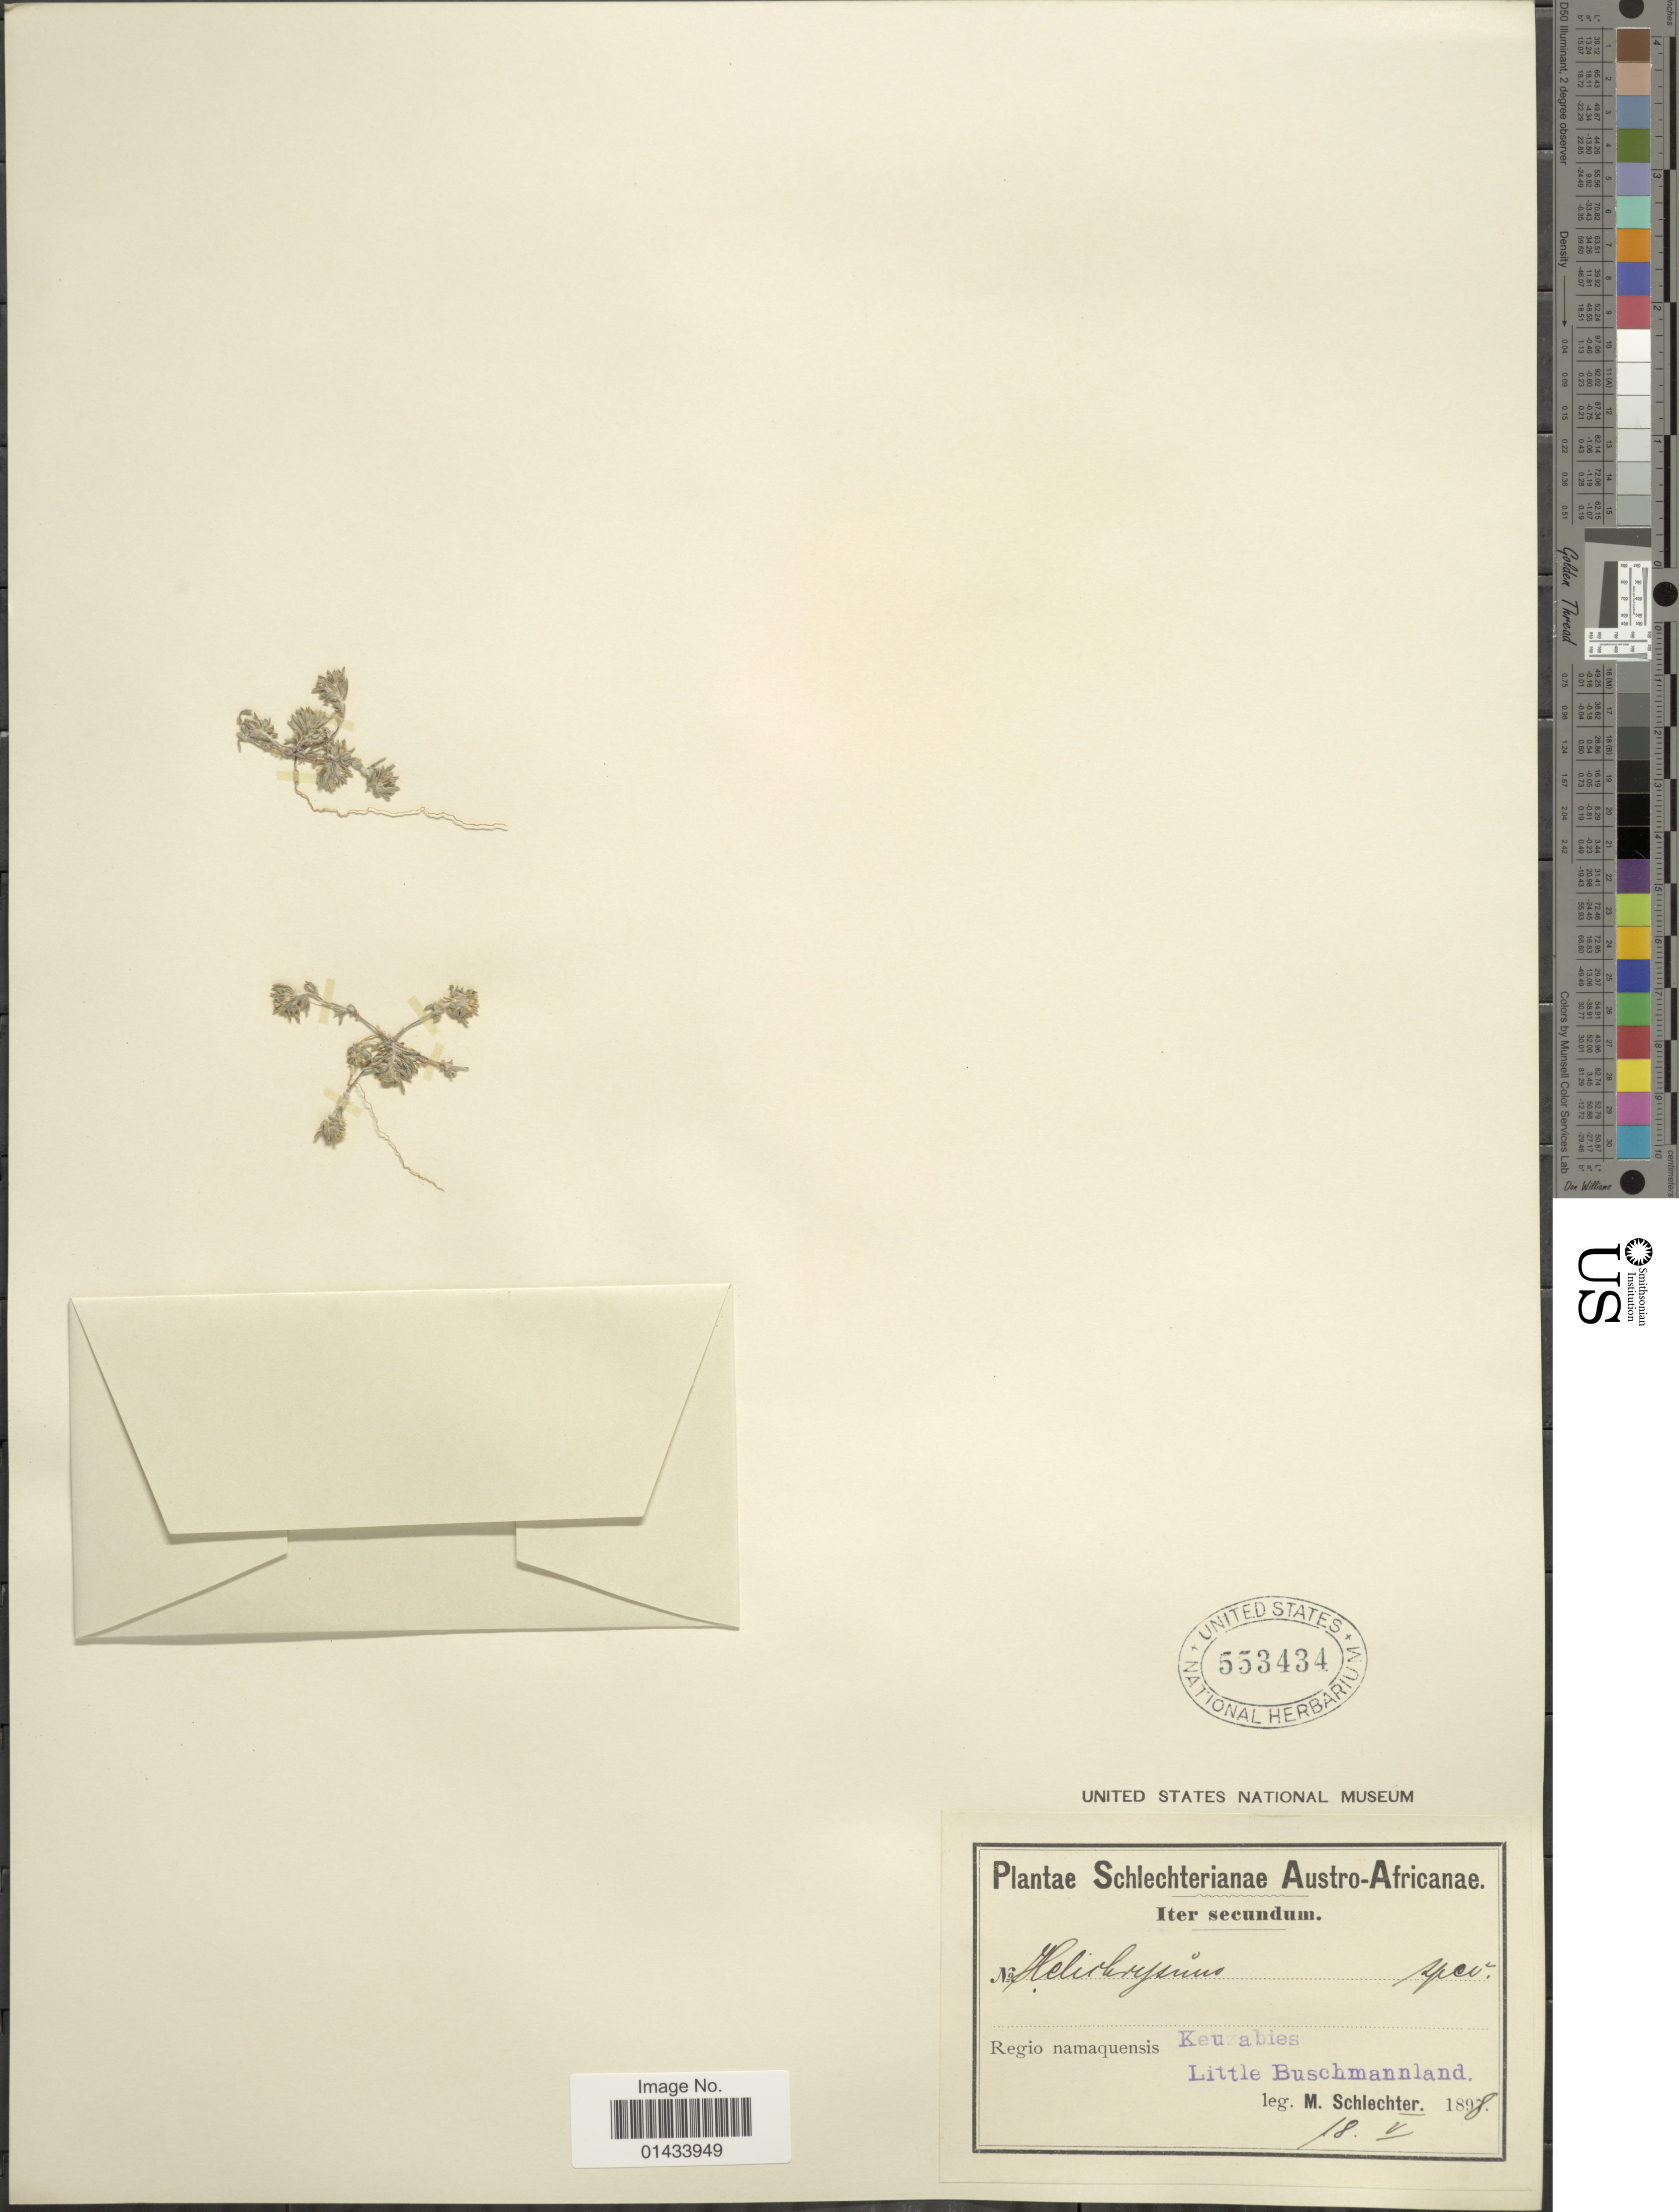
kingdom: Plantae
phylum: Tracheophyta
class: Magnoliopsida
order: Asterales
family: Asteraceae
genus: Helichrysum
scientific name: Helichrysum sp.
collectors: M. Schlechter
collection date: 1898-05-18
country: South Africa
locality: Austro-Africana, Regio namaquensis, Leuzabies, Little Buschmannland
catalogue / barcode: US 553434